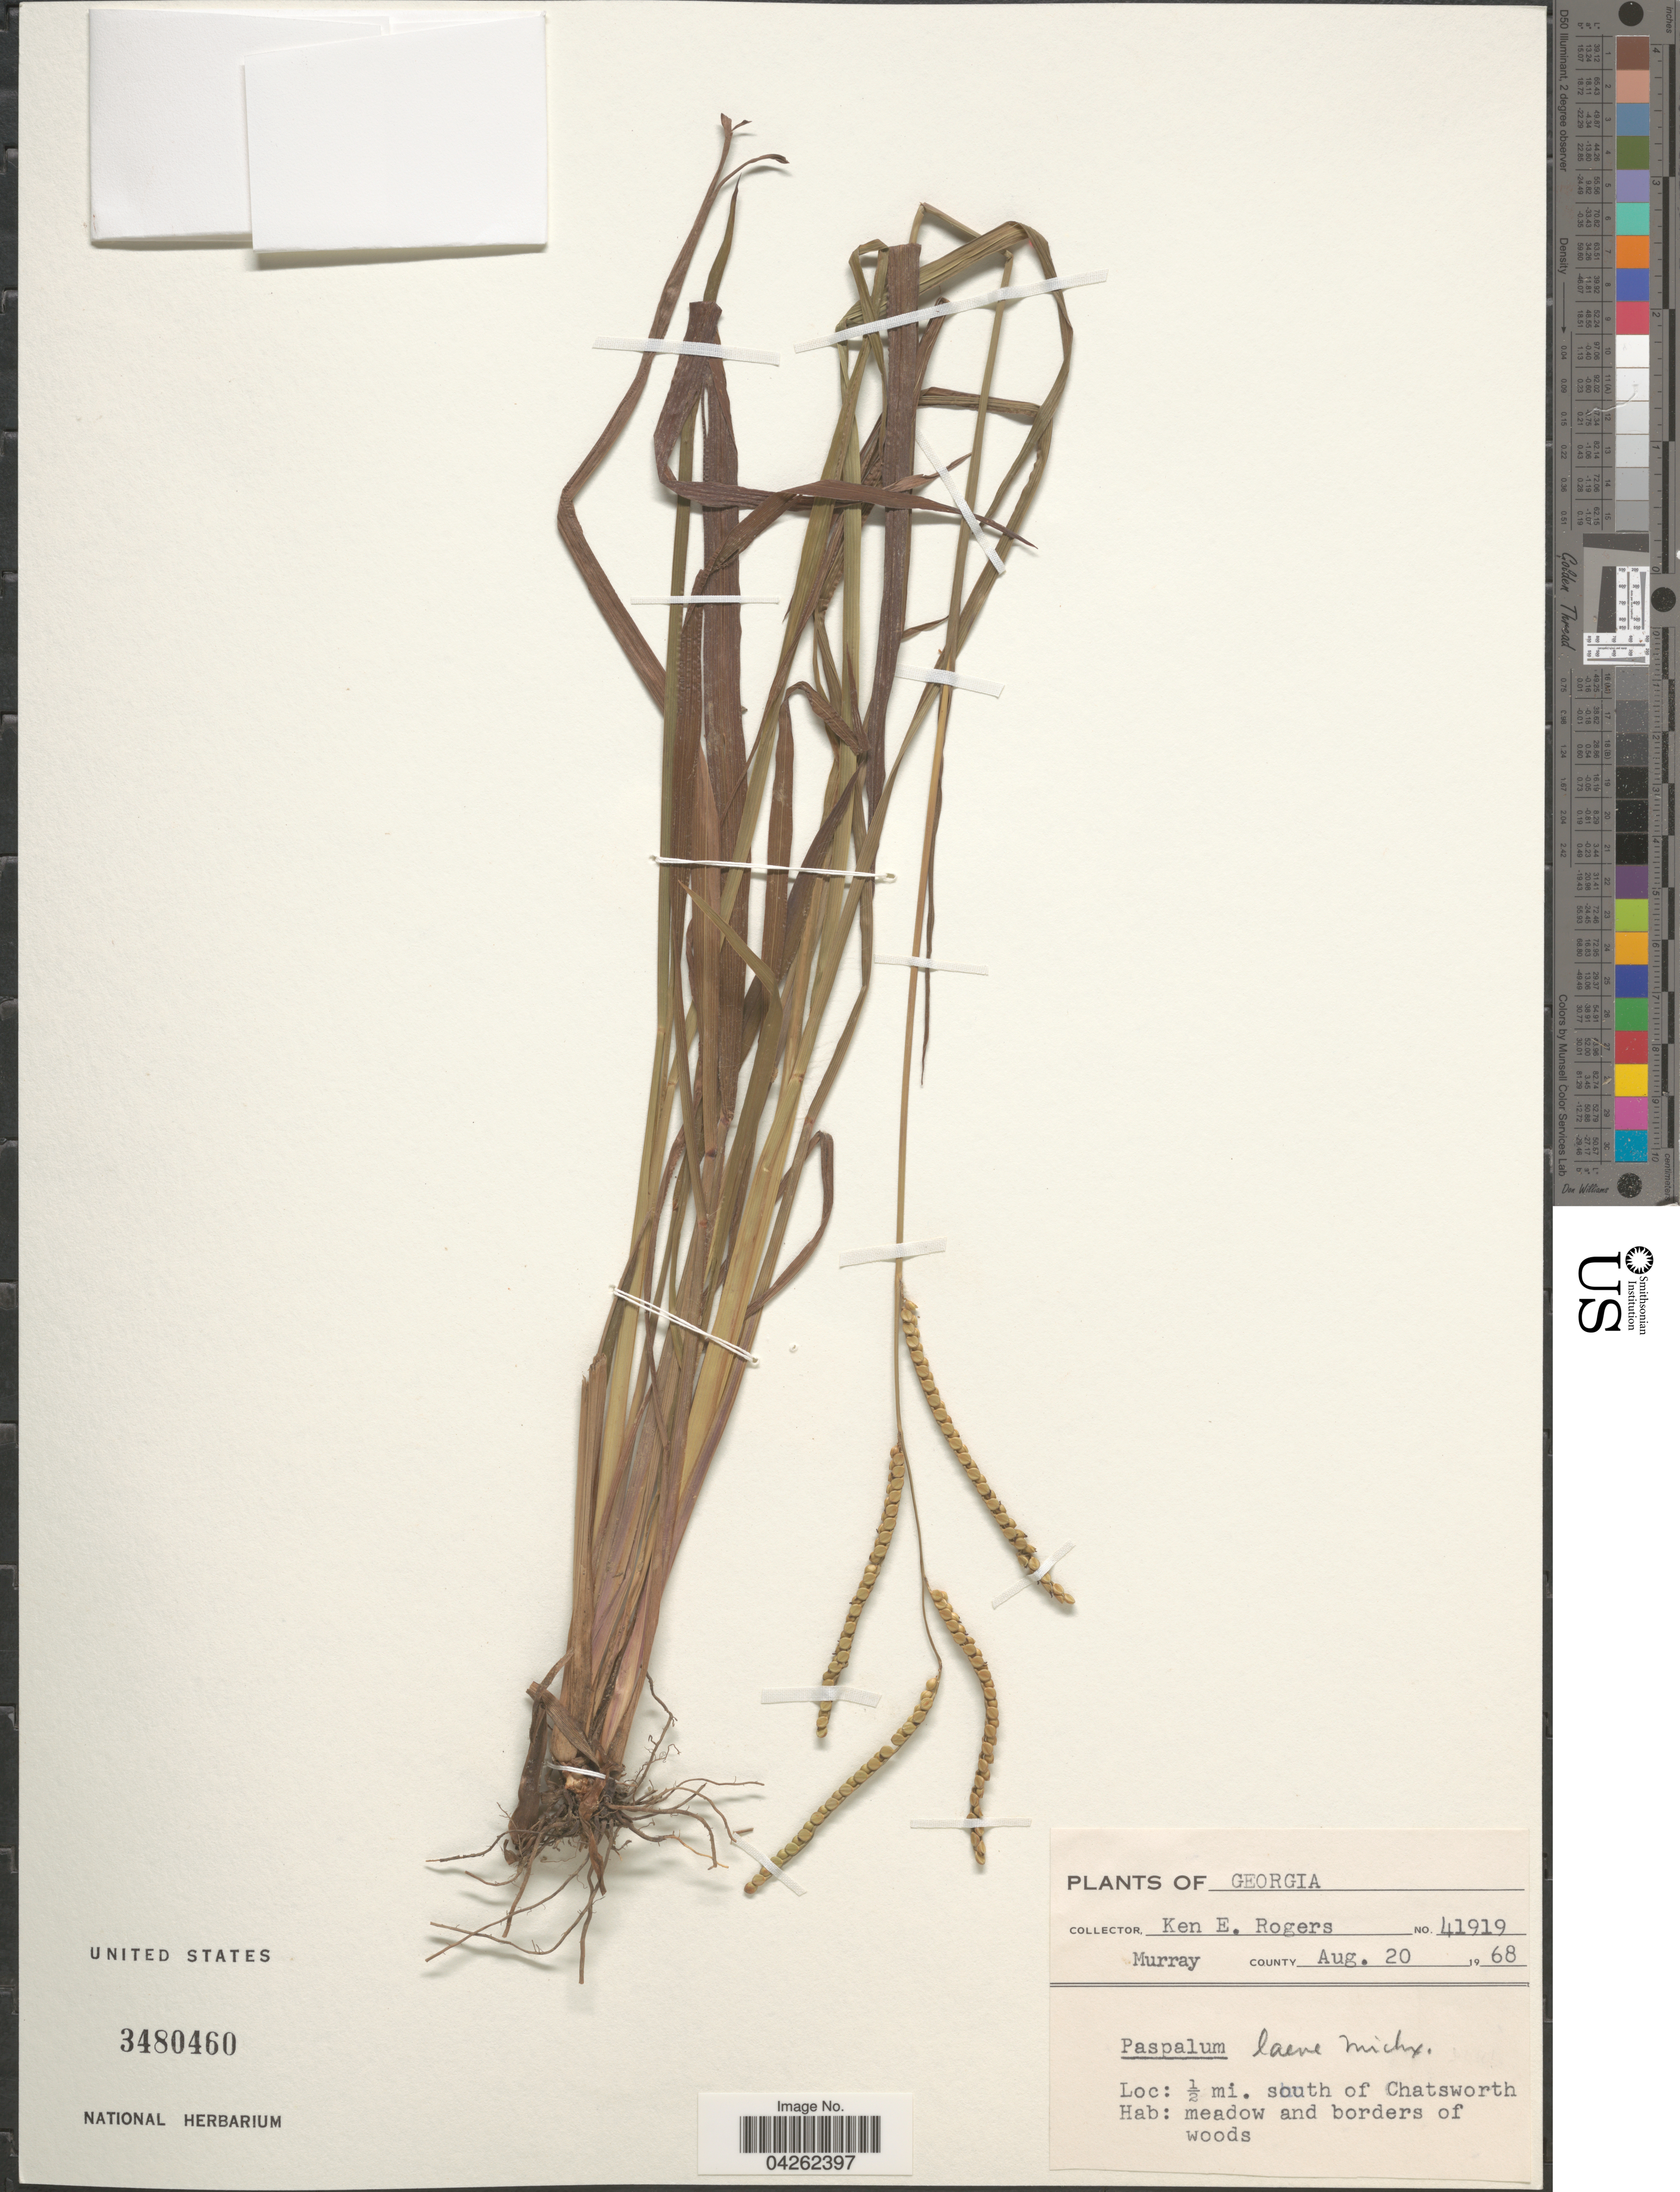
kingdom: Plantae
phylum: Tracheophyta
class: Liliopsida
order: Poales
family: Poaceae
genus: Paspalum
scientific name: Paspalum laeve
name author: Michx.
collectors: K. Rogers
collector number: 41919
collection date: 1968-08-20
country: United States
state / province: Georgia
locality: Murray County. ½ mi. south of Chatsworth.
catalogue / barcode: US 3480460